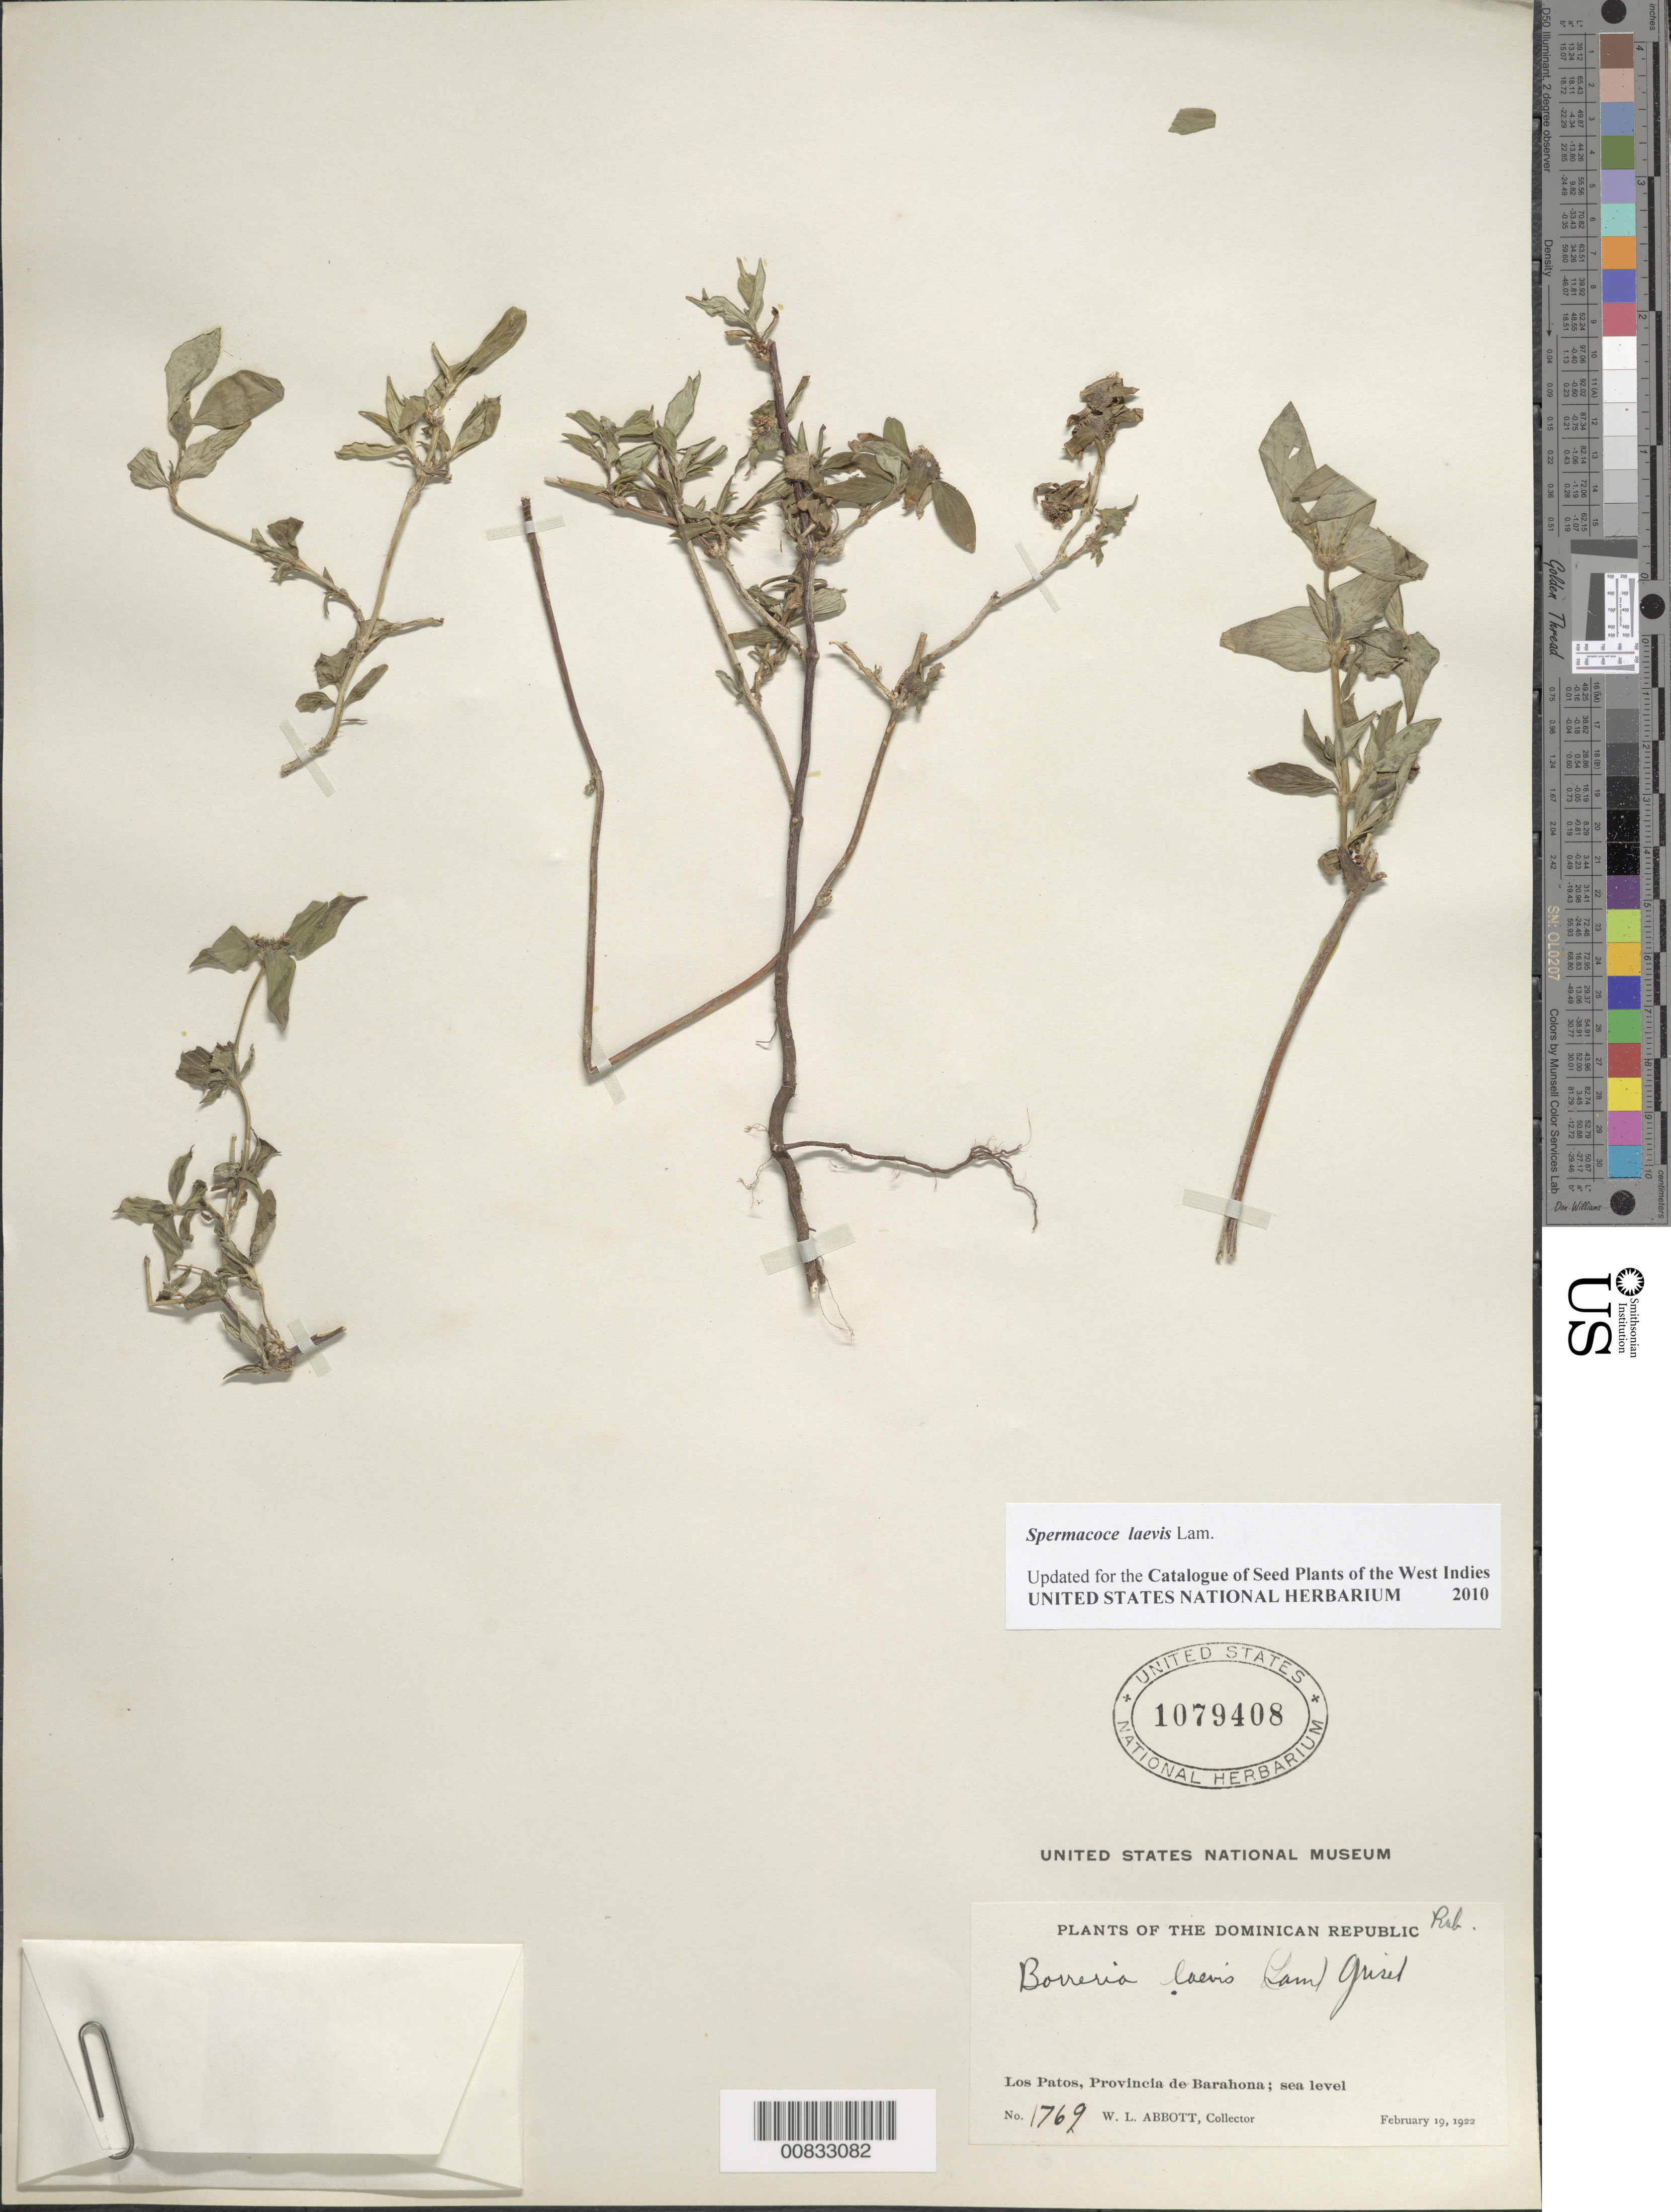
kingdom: Plantae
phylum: Tracheophyta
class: Magnoliopsida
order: Gentianales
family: Rubiaceae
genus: Spermacoce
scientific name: Spermacoce laevis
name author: Lam.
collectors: W. L. Abbott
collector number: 1769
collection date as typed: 19 Feb 1922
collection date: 1922-02-19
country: Dominican Republic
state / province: Barahona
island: Hispaniola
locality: Los Patos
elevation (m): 0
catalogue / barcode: US 1079408